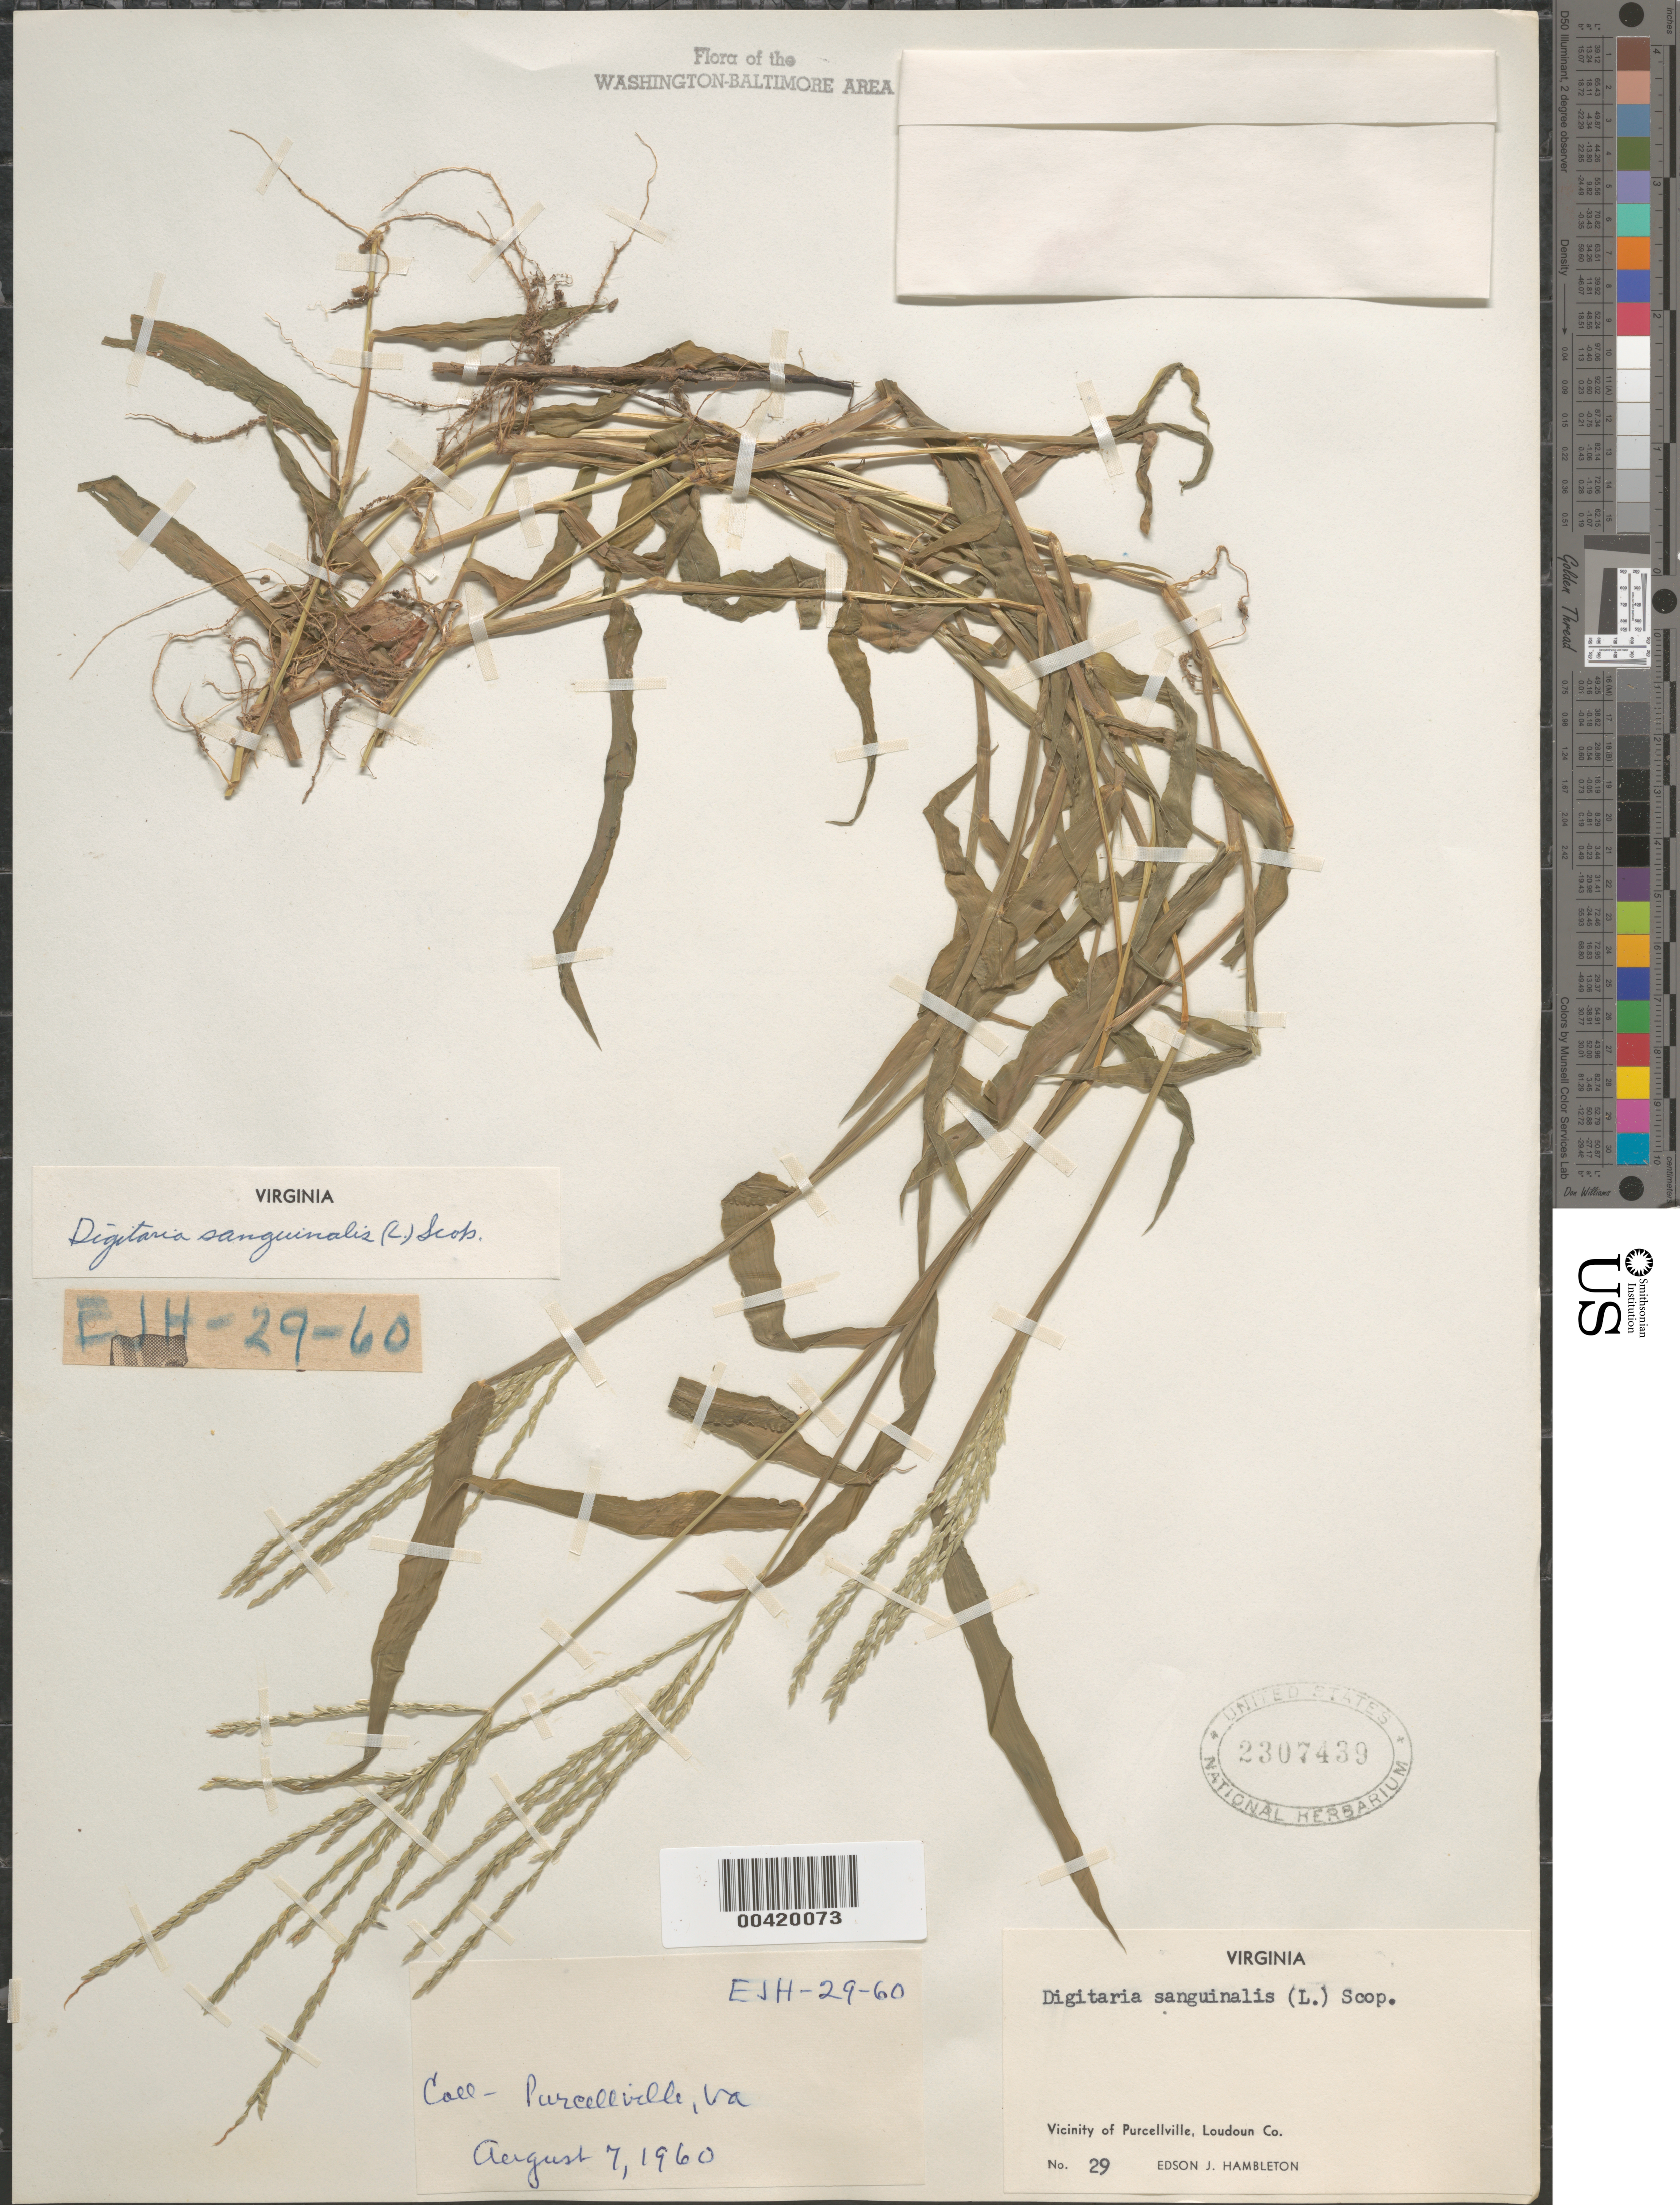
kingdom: Plantae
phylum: Tracheophyta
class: Liliopsida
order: Poales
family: Poaceae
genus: Digitaria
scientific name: Digitaria sanguinalis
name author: (L.) Scop.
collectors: E. Hableton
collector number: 29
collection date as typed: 07 Aug 1960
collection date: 1960-08-07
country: United States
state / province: Virginia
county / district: Loudoun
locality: Purcellville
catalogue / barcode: US 2307439